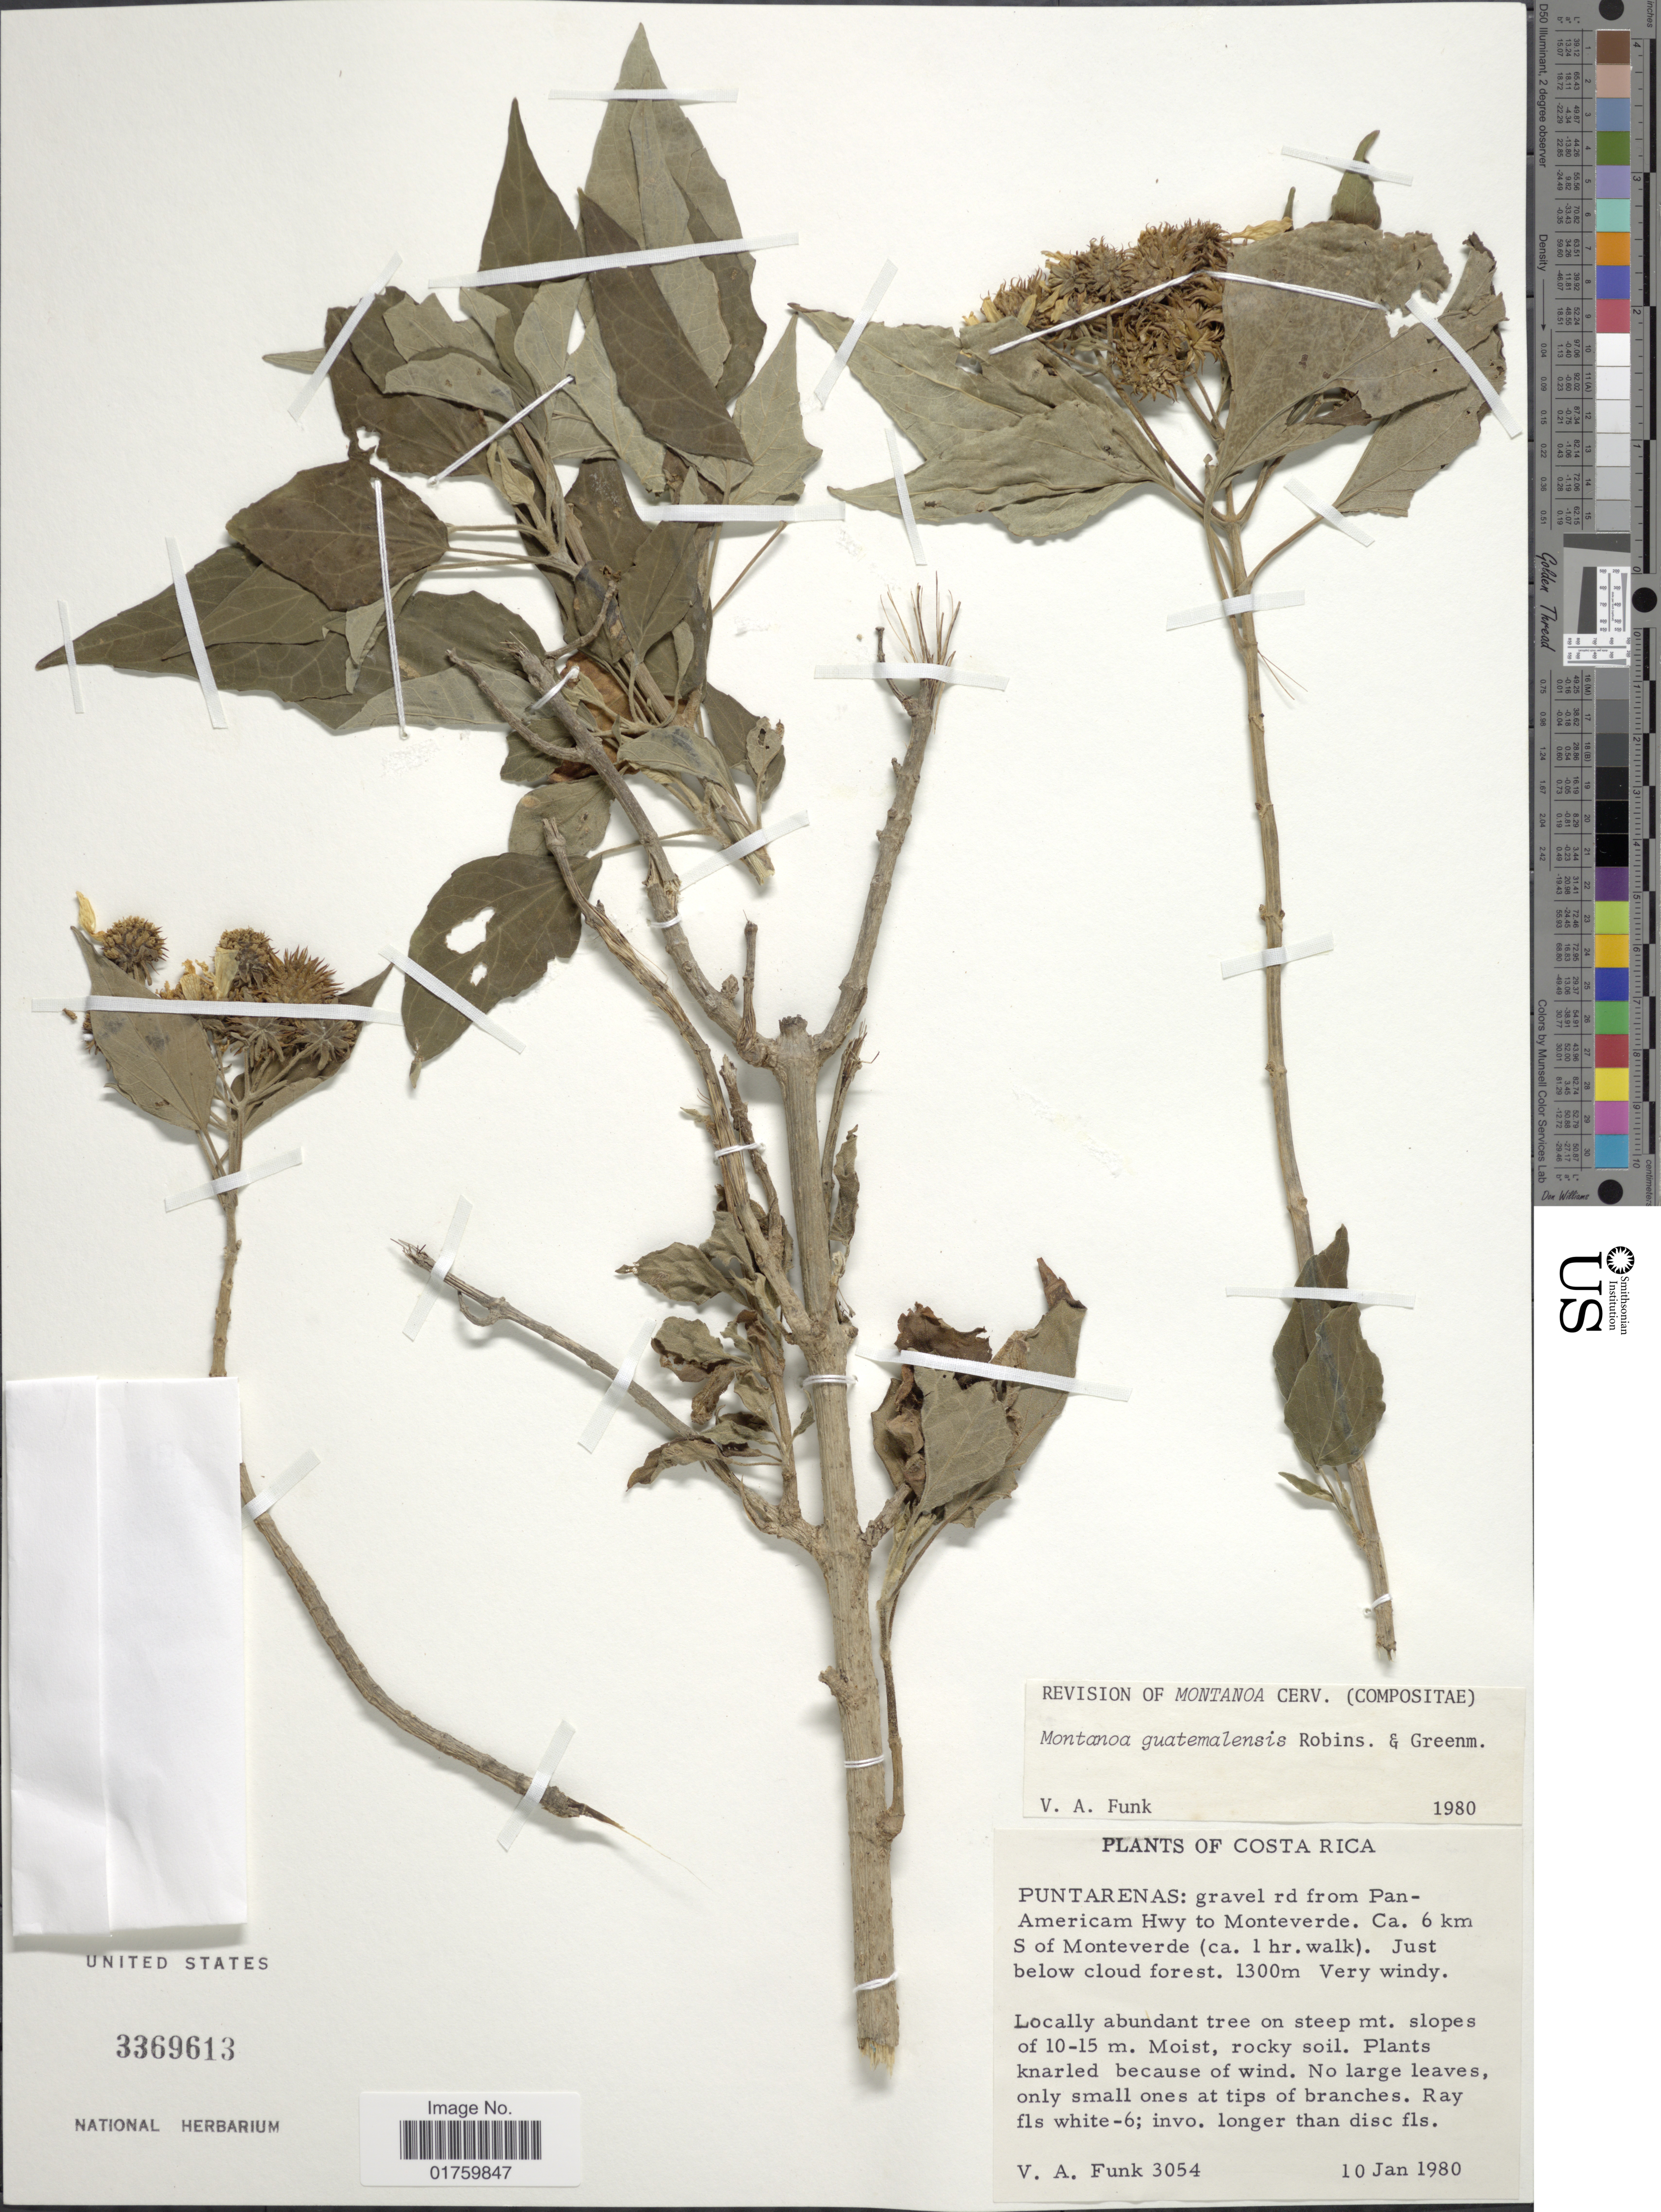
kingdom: Plantae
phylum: Tracheophyta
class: Magnoliopsida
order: Asterales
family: Asteraceae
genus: Montanoa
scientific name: Montanoa guatemalensis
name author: B.L. Rob. & Greenm.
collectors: V. Funk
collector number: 3054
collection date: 1980-01-10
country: Costa Rica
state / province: Puntarenas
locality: Gravel rd from Pan-Americam Hwy to Monteverde, ca. 6 km S of Monteverde (ca. 1 hr. walk), just below cloud forest.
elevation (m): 1300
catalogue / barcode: US 3369613